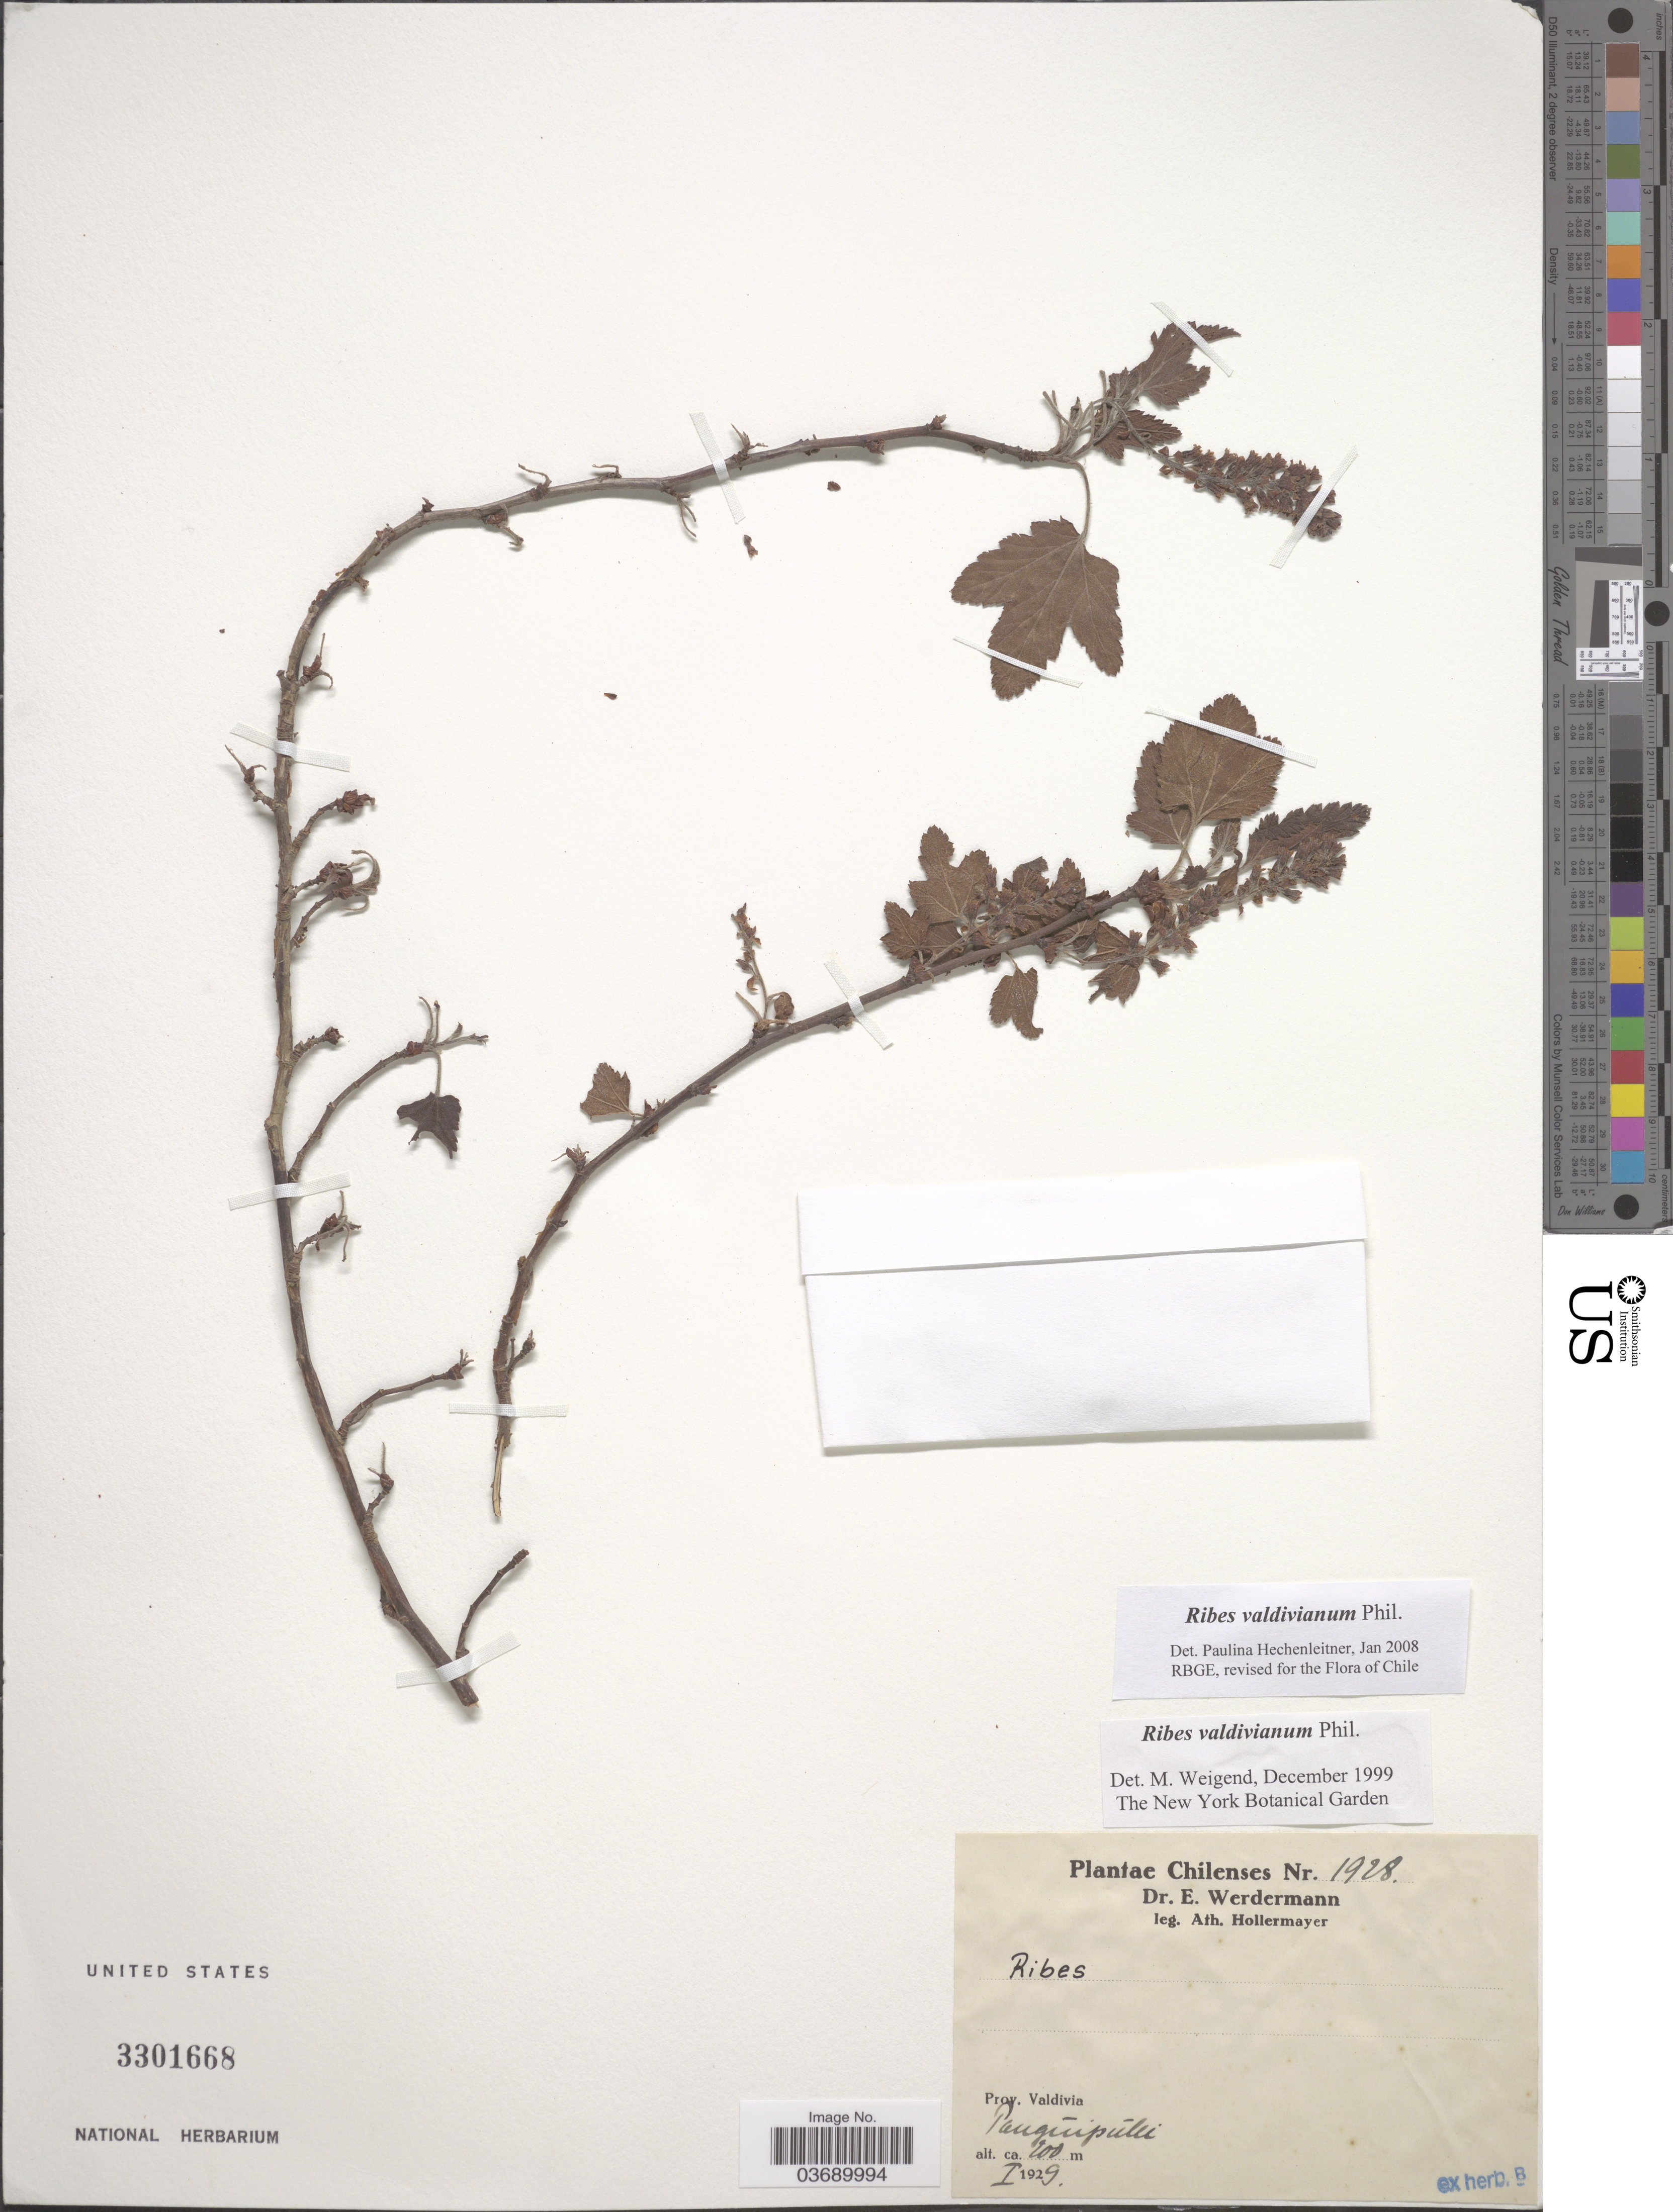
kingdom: Plantae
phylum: Tracheophyta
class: Magnoliopsida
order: Saxifragales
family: Grossulariaceae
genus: Ribes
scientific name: Ribes valdivianum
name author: Phil.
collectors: A. Hollermayer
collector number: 1928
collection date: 1929-01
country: Chile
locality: Prov. Valdivia, Panguipulli.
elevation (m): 200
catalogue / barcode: US 3301668